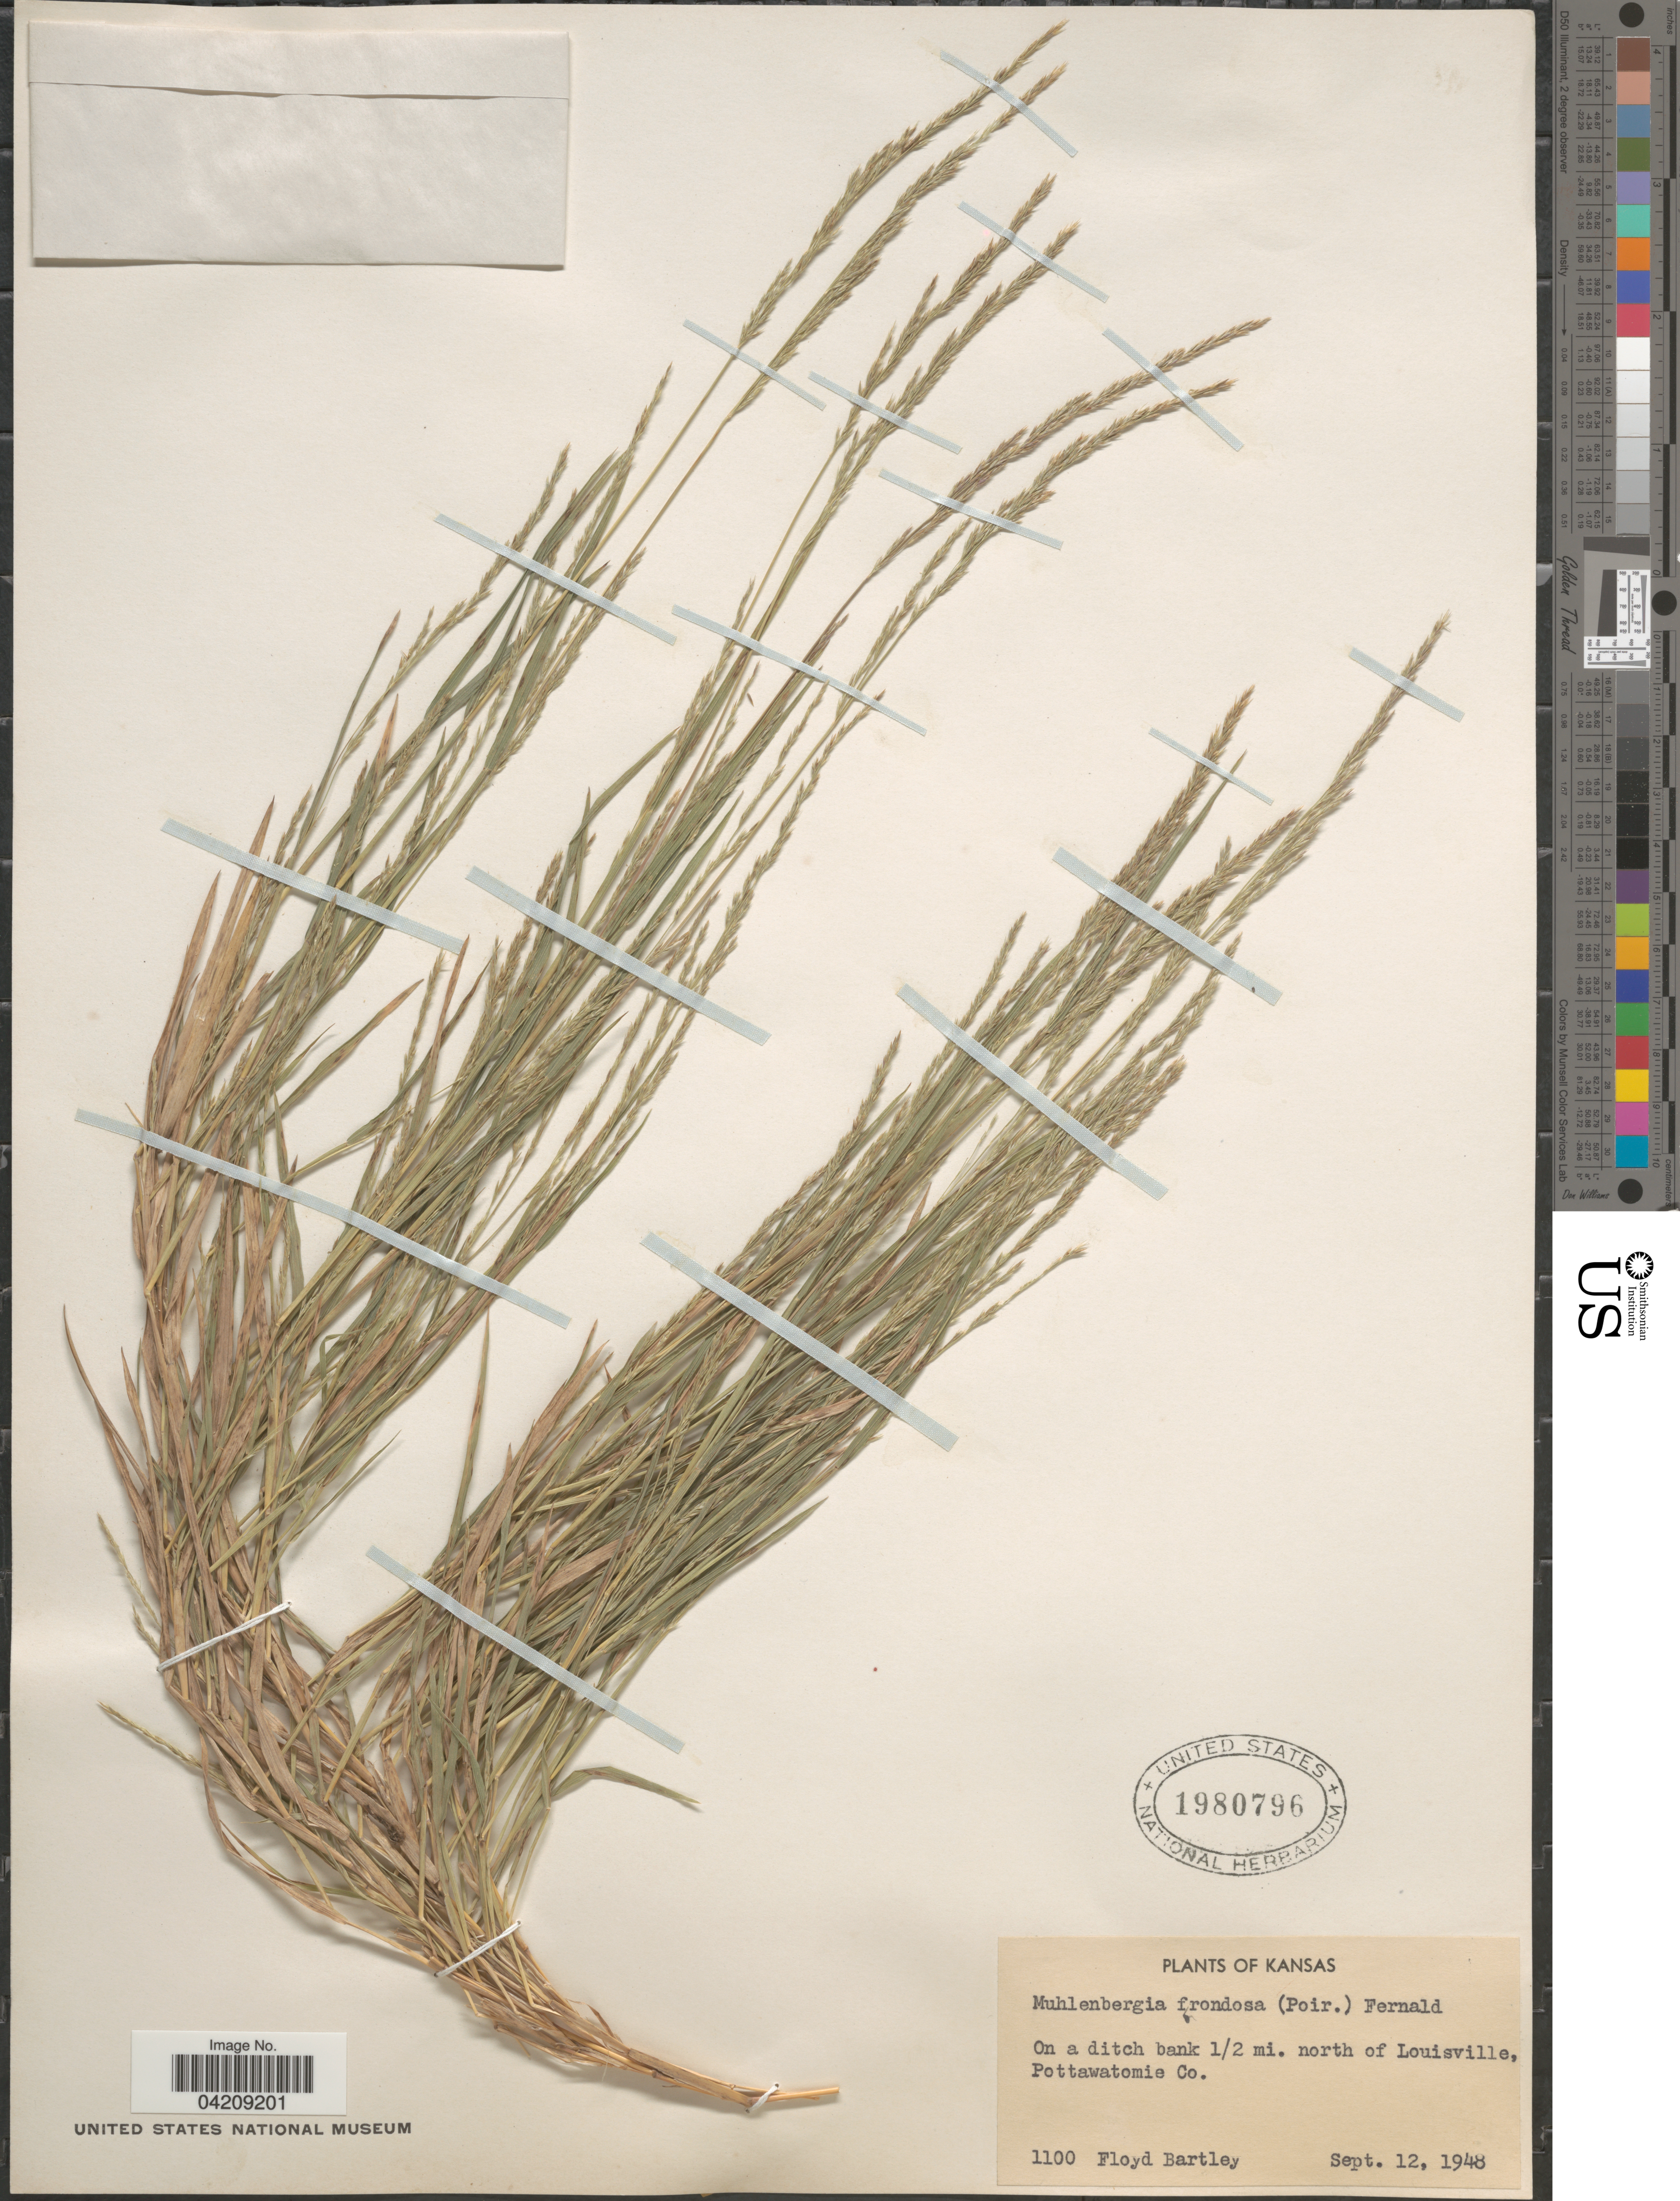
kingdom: Plantae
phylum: Tracheophyta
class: Liliopsida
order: Poales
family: Poaceae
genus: Muhlenbergia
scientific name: Muhlenbergia frondosa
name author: (Poir.) Fernald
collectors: F. Bartley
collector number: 1100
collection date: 1948-09-12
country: United States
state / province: Kansas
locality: On a ditch bank 1/2 mi. north of Louisville, Pottawatomie Co.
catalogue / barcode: US 1980796